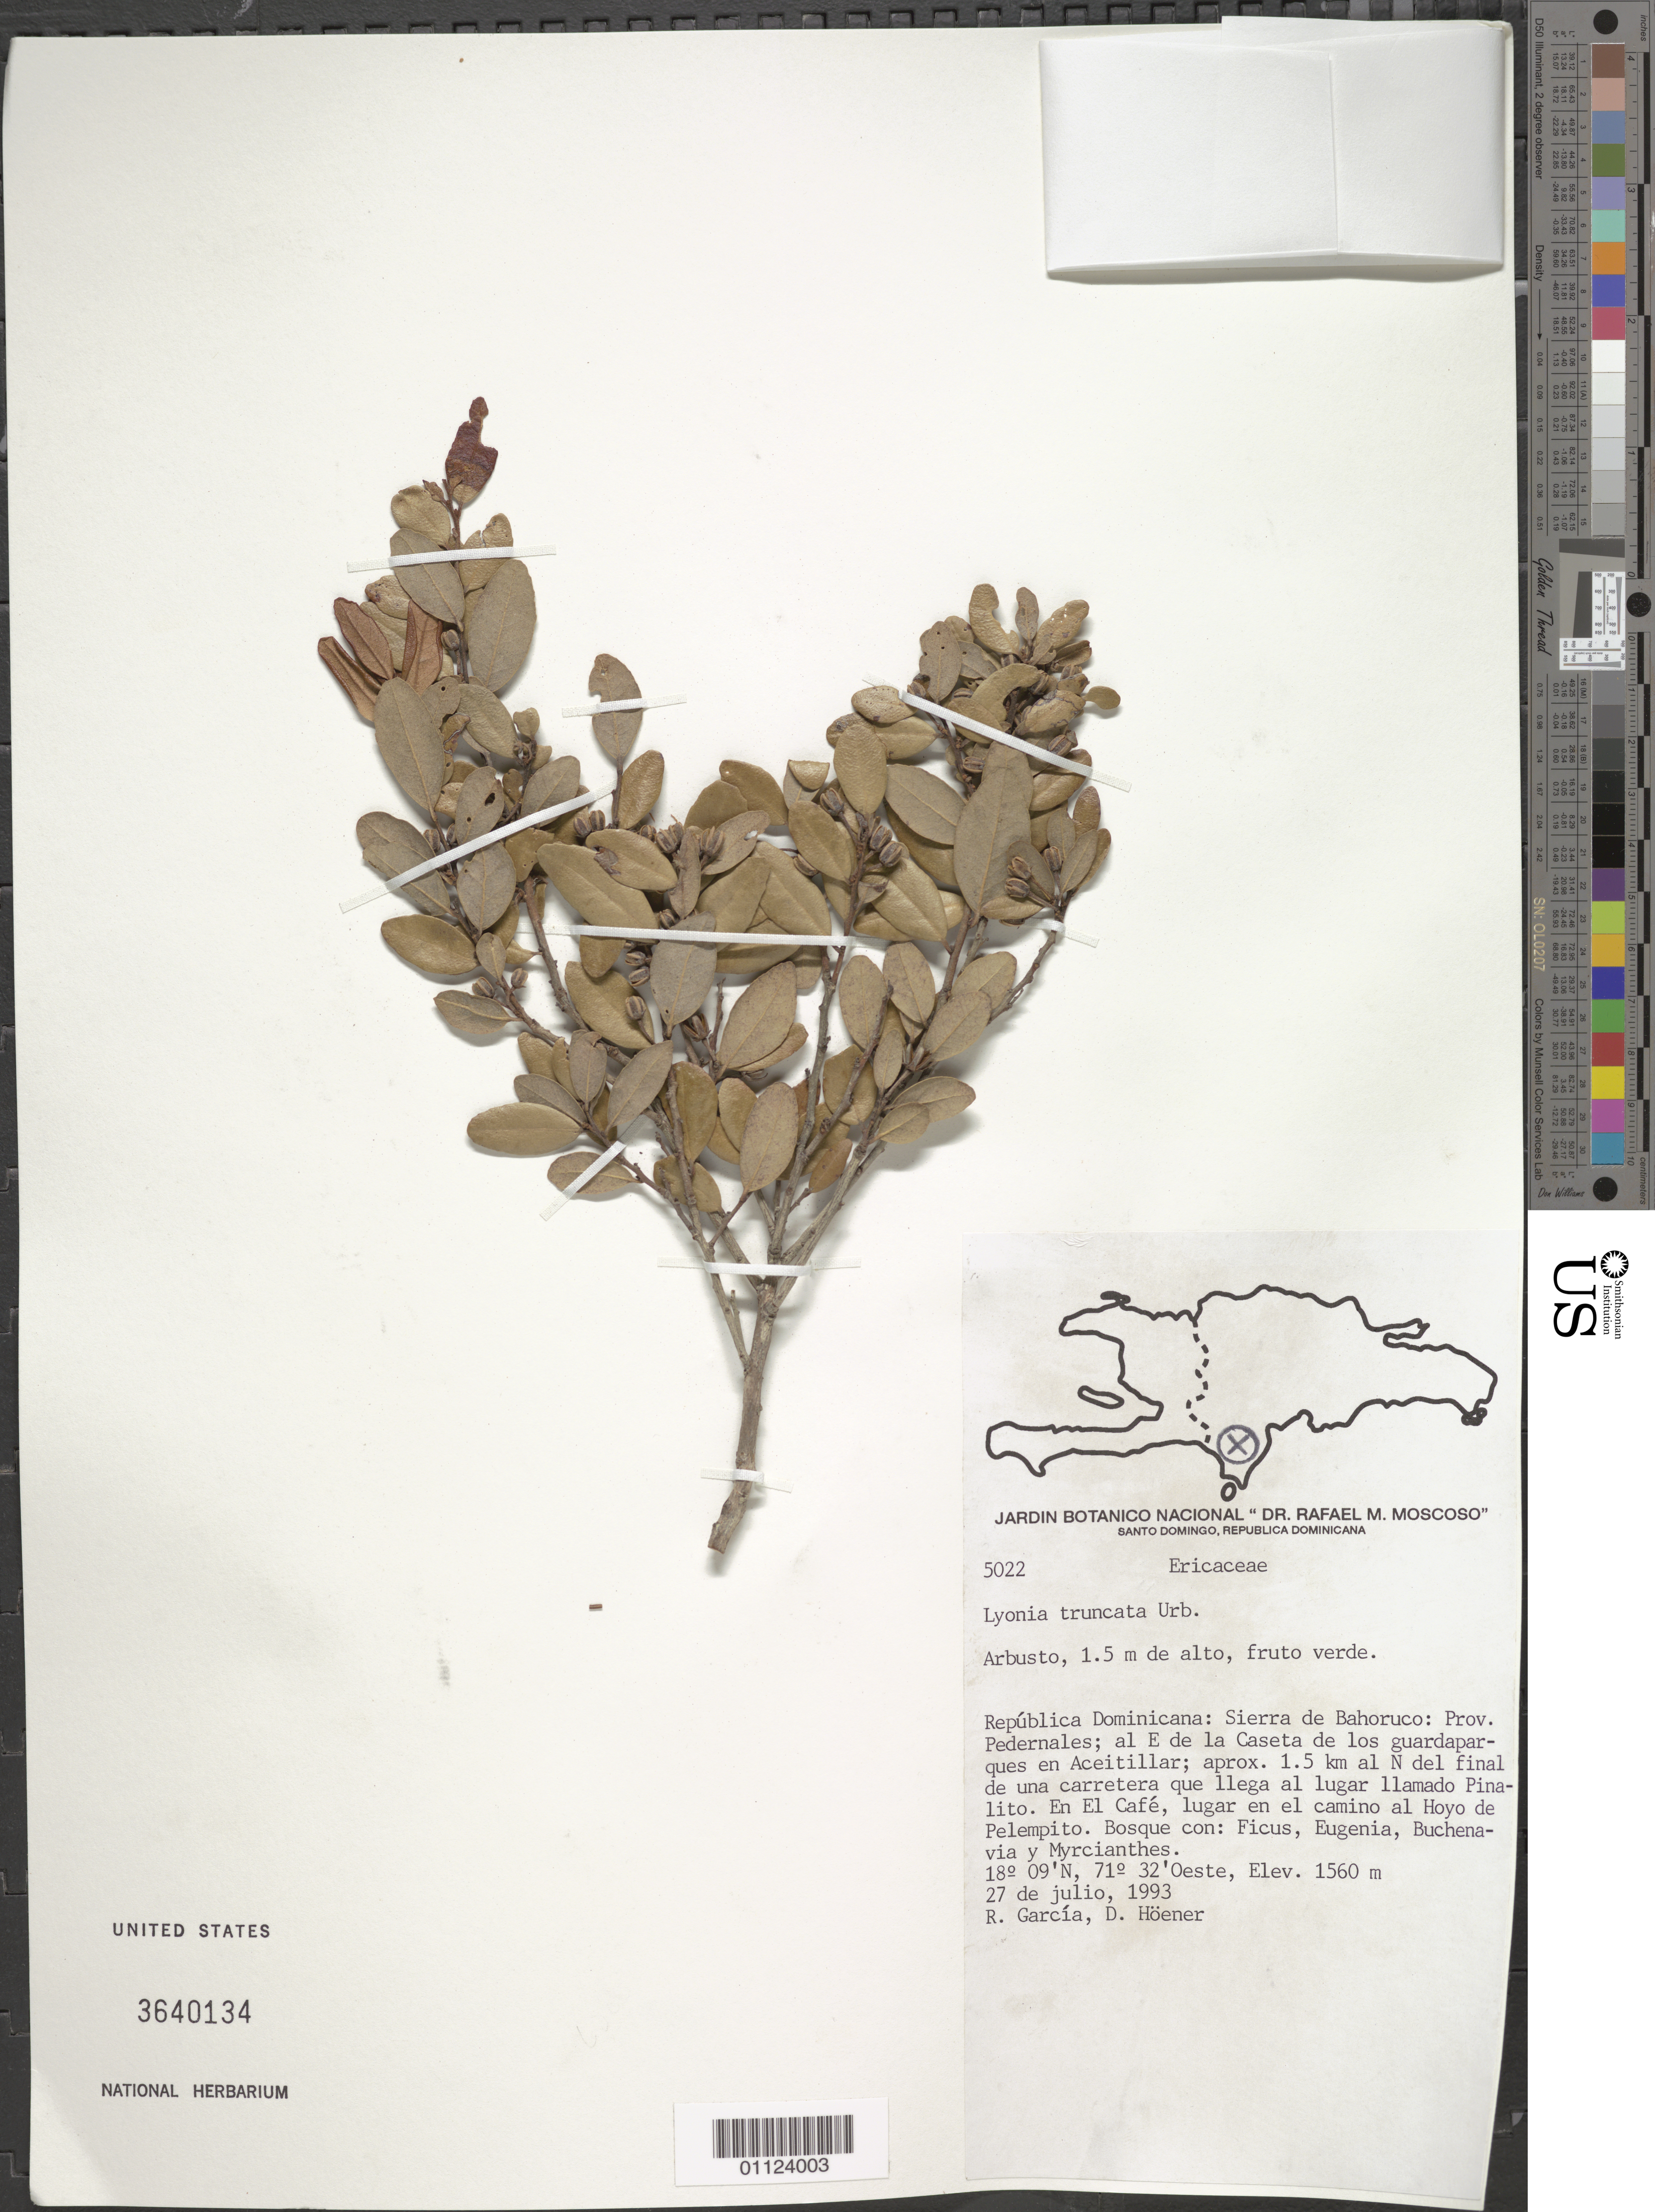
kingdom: Plantae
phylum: Tracheophyta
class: Magnoliopsida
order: Ericales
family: Ericaceae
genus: Lyonia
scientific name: Lyonia truncata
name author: Urb.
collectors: R. G. García & D. Höener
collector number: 5022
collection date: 1993-07-27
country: Dominican Republic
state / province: Pedernales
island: Hispaniola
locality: Sierra de Bahoruco, al E de la Caseta de los guardaparques en Aceitillar; aprox. 1.5 km al N del final de una carretera que llega al lugar llambado Pinalito; en El Café, lugar en el camino al Hoyo de Pelempito.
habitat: Bosque con: Ficus, Eugenia, Buchenavia y Myrcianthes.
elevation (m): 1560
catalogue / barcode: US 3640134